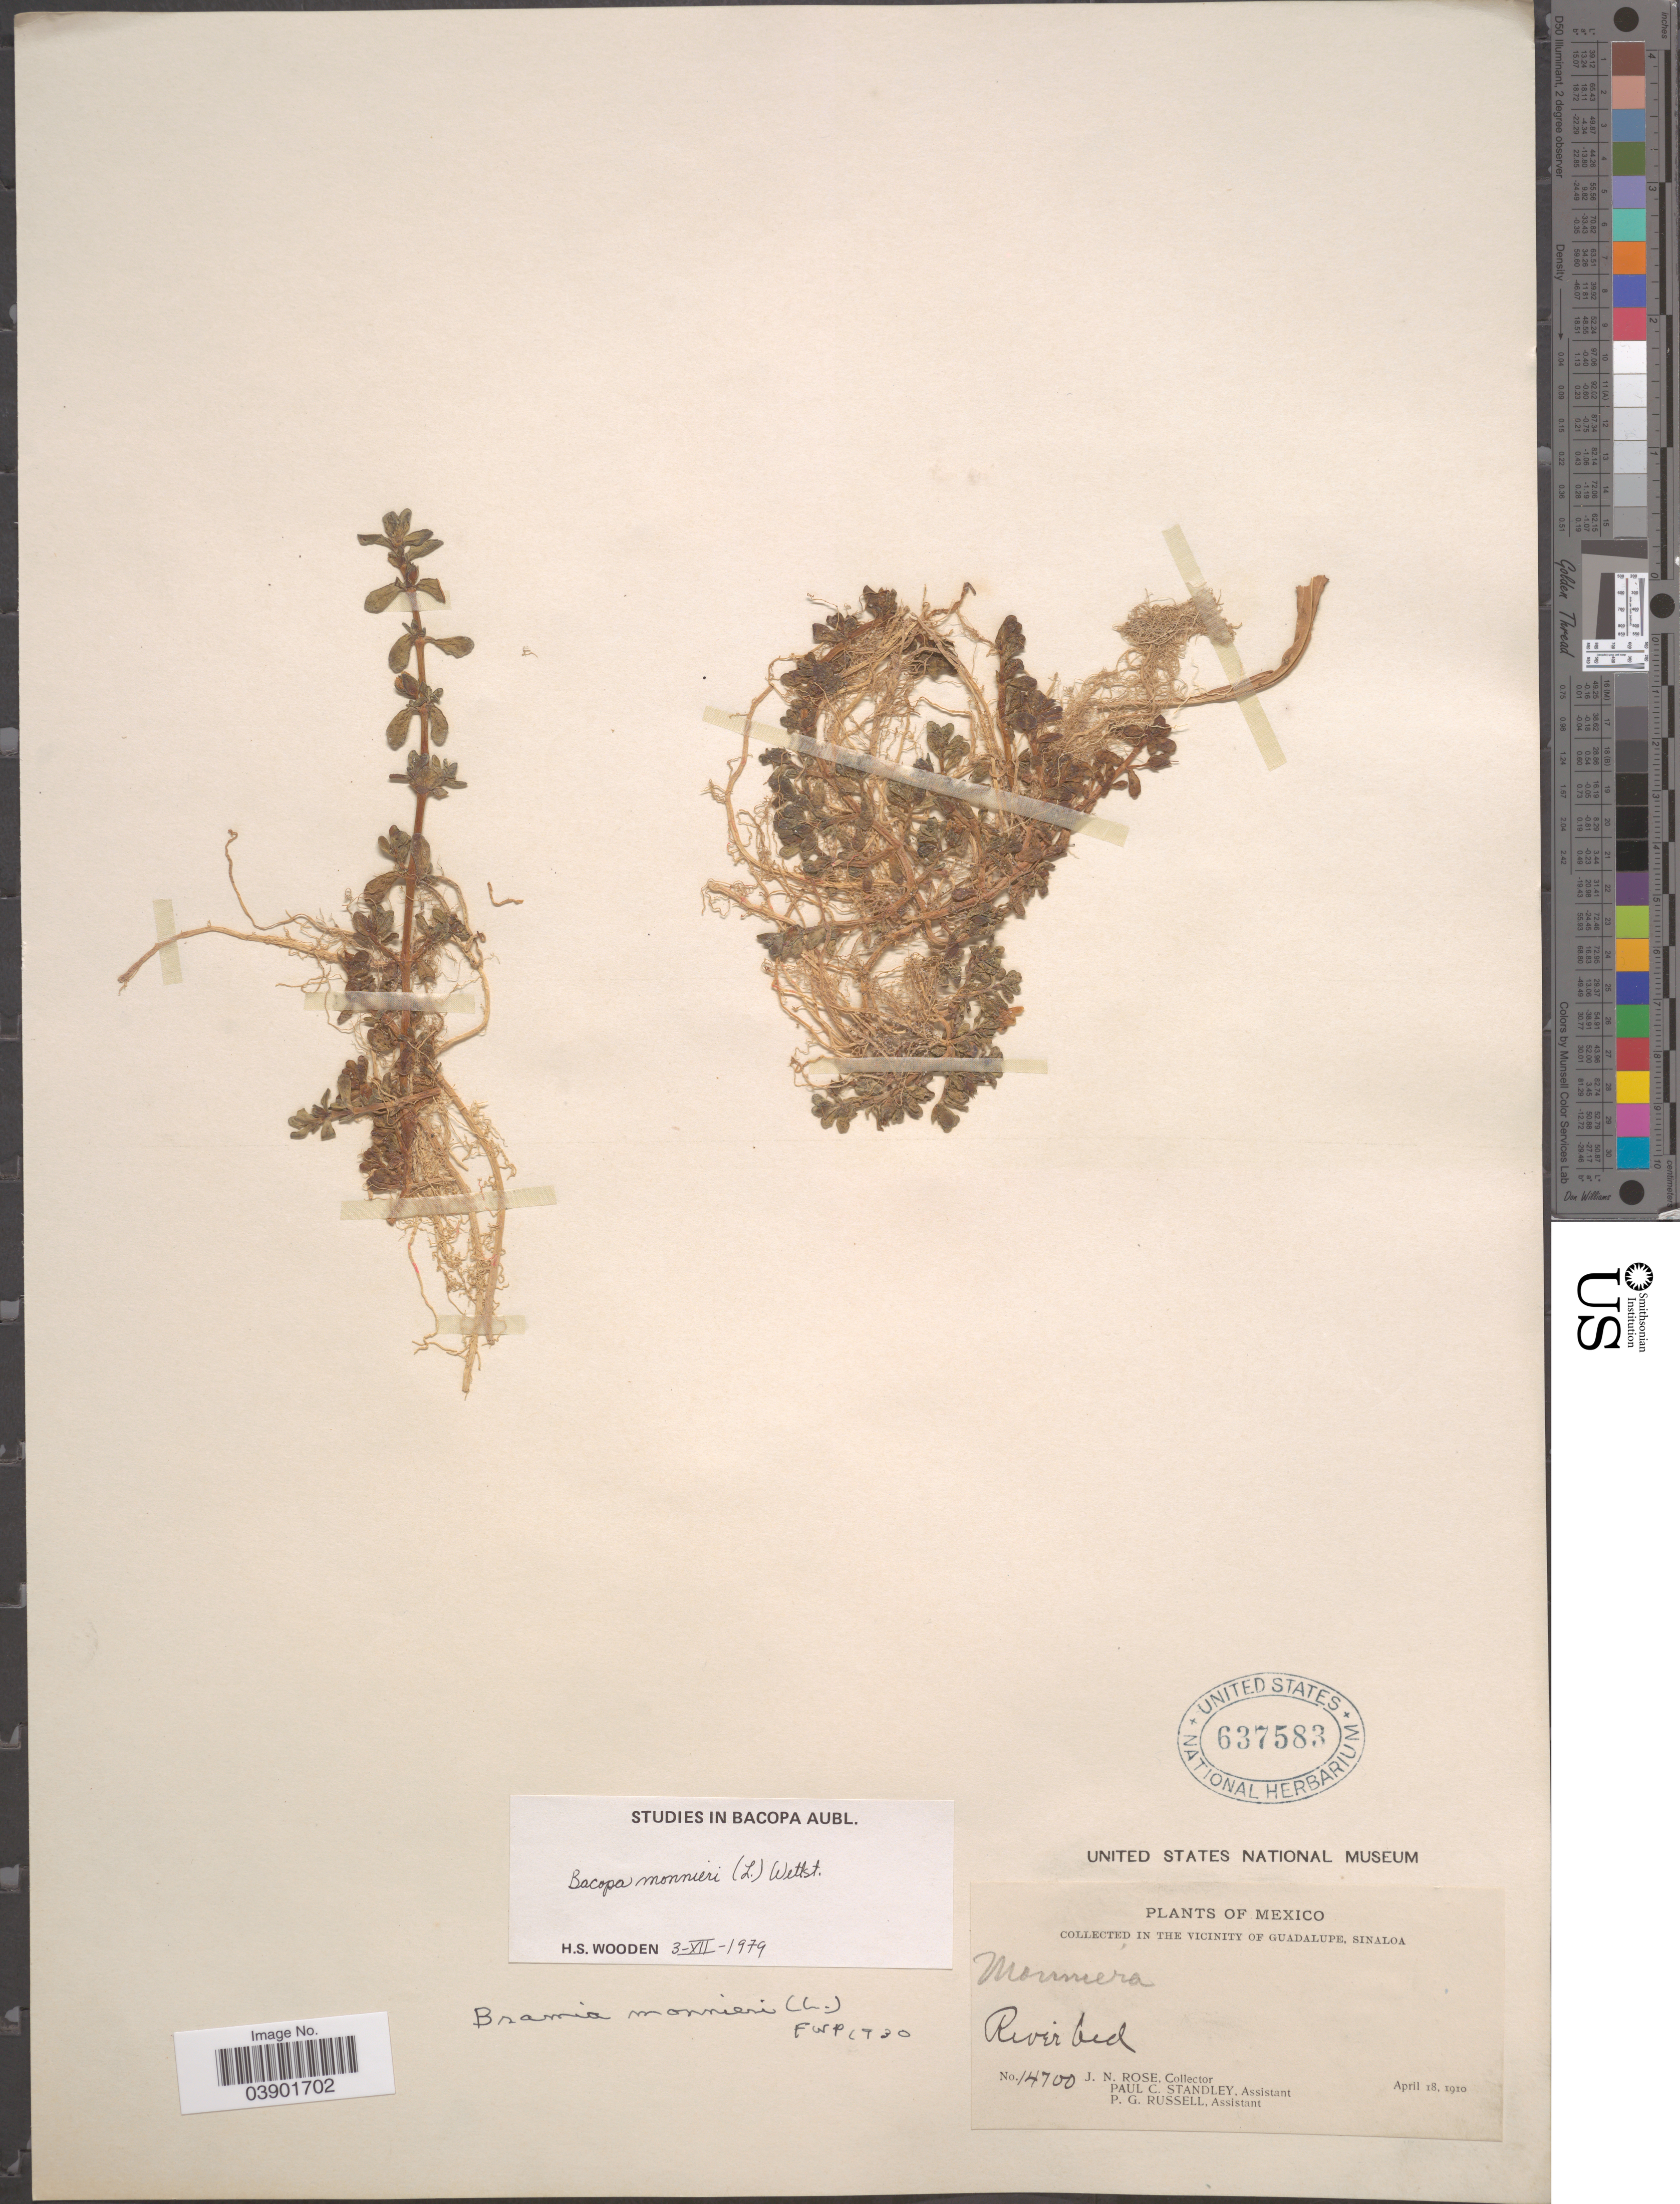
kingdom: Plantae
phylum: Tracheophyta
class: Magnoliopsida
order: Lamiales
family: Plantaginaceae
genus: Bacopa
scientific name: Bacopa monnieri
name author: (L.) Pennell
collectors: J. N. Rose, P. C. Standley & P. G. Russell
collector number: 14700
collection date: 1910-04-18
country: Mexico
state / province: Sinaloa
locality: In the vicinity of Guadalupe, River bed.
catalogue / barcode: US 637583